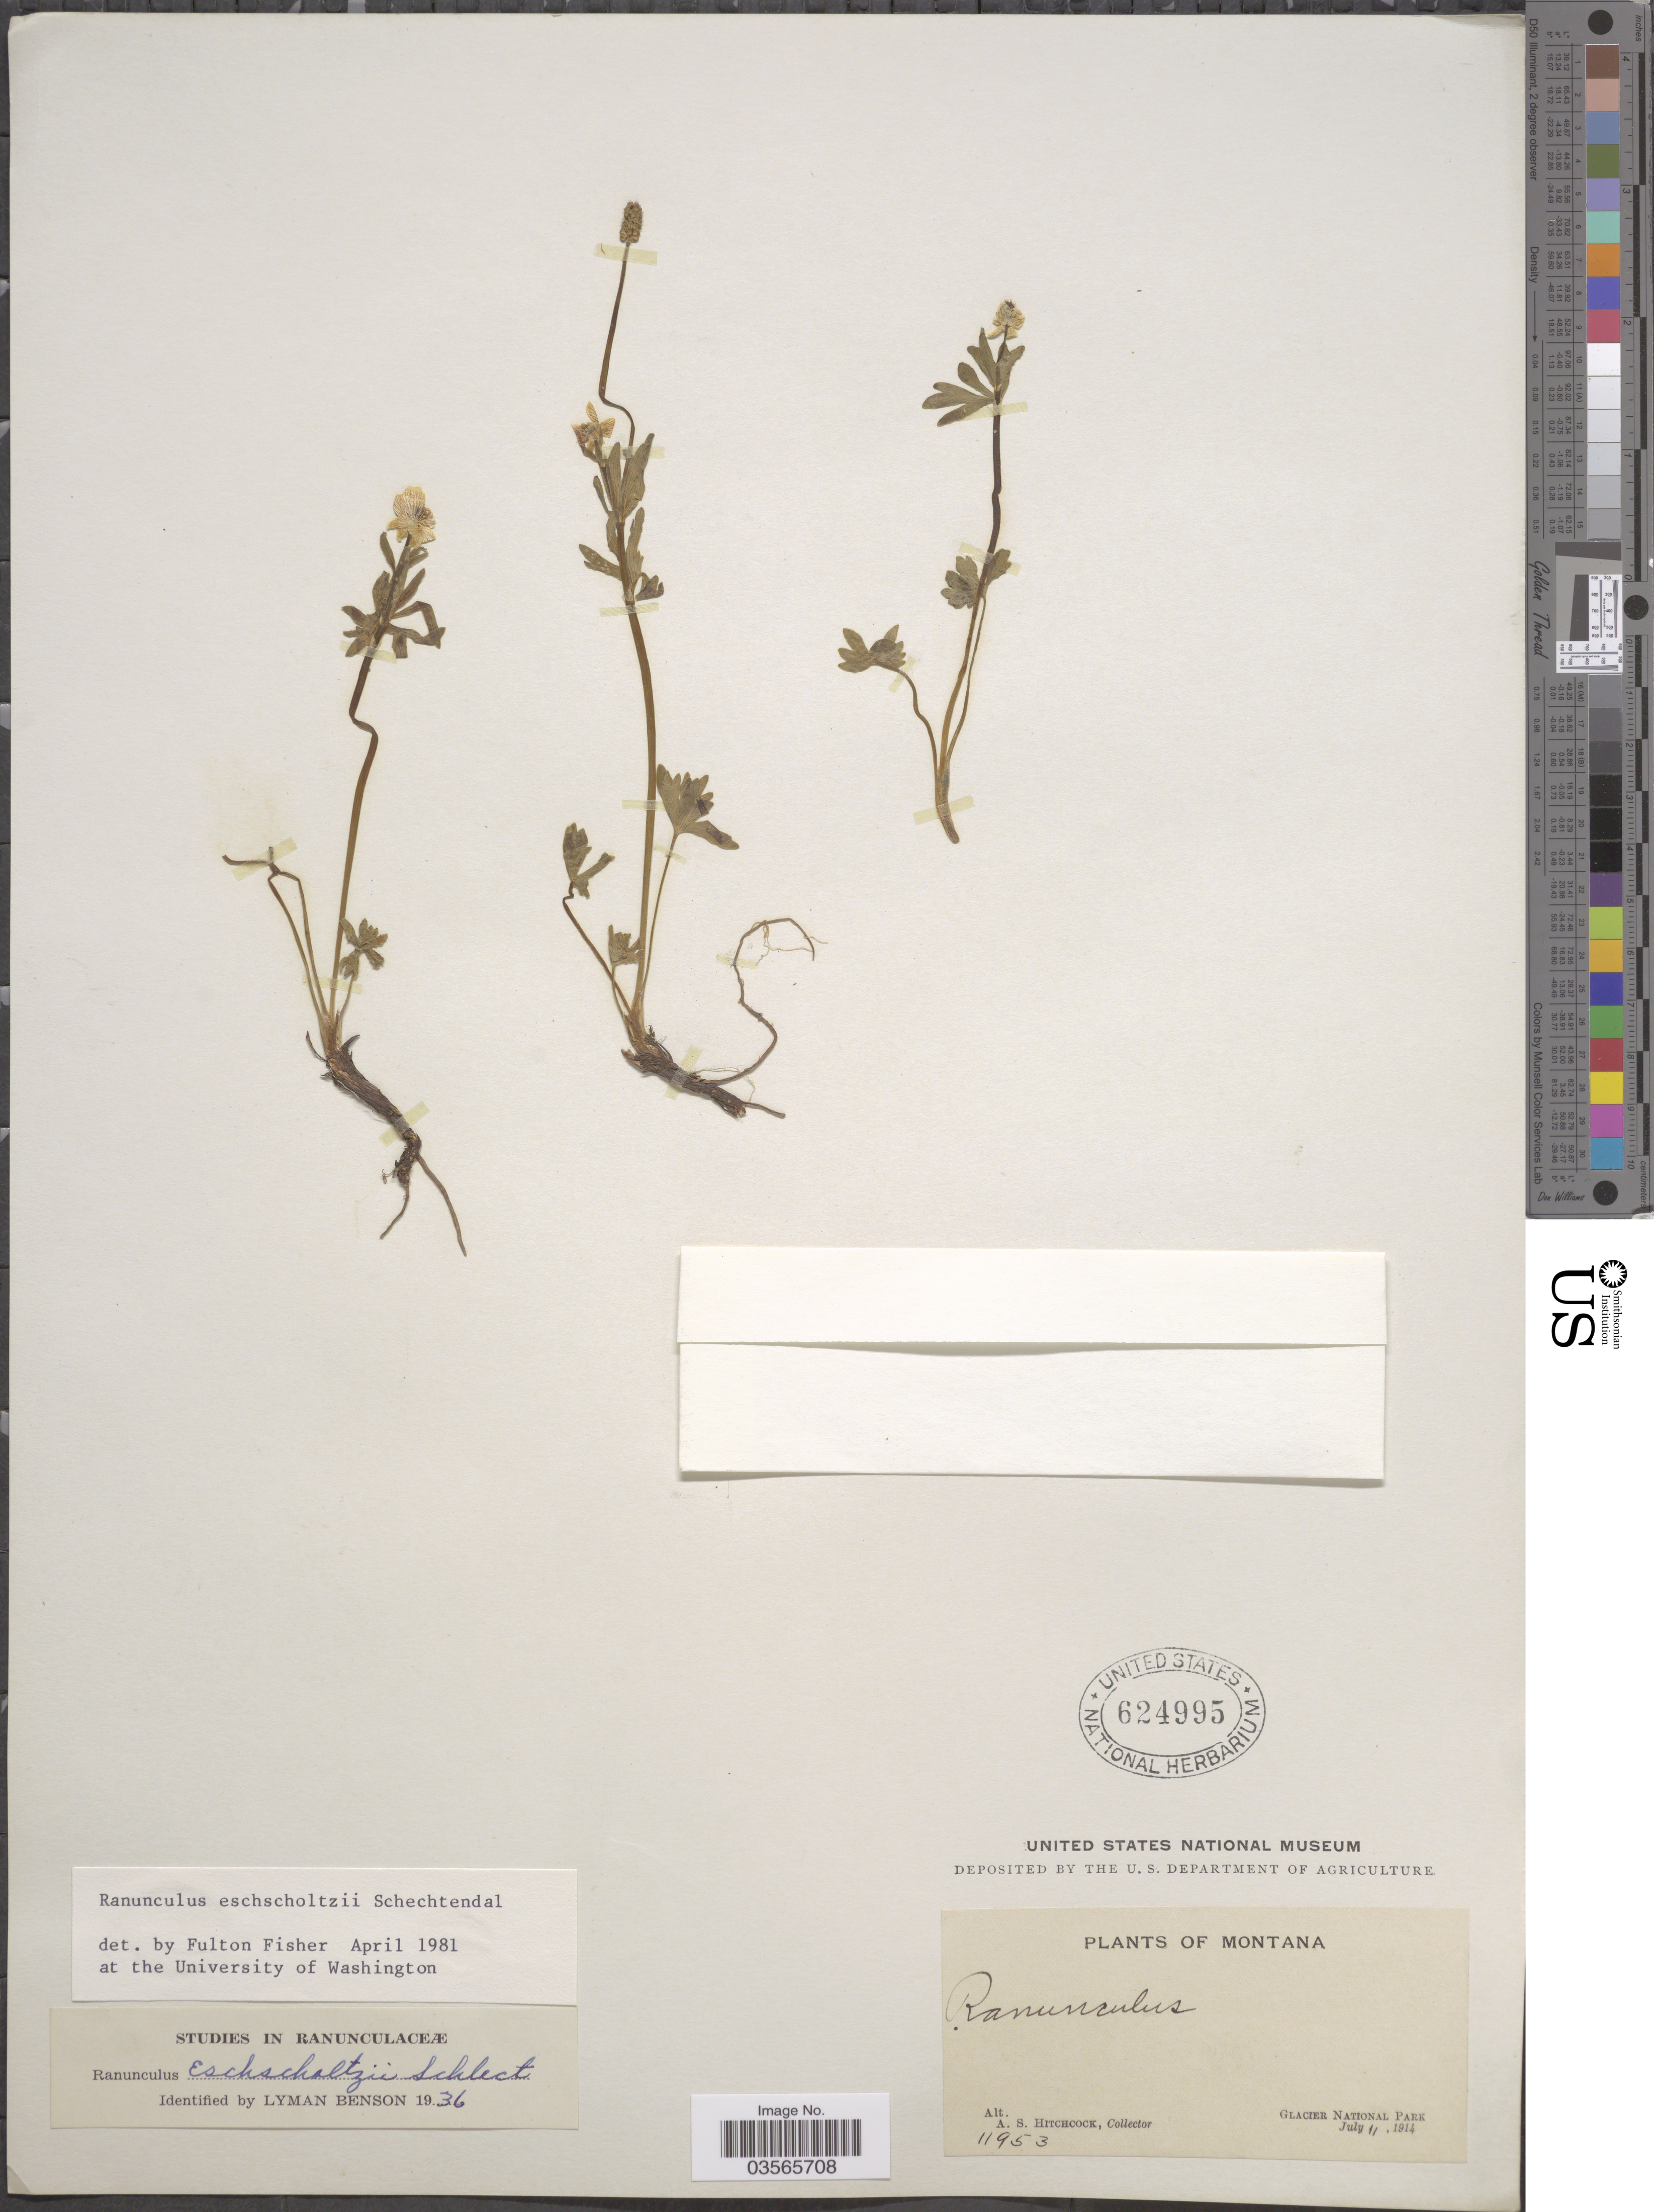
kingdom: Plantae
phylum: Tracheophyta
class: Magnoliopsida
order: Ranunculales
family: Ranunculaceae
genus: Ranunculus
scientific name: Ranunculus eschscholtzii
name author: Schltdl.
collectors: A. S. Hitchcock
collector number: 11953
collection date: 1914-07-11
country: United States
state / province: Montana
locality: Glacier National Park.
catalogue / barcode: US 624995